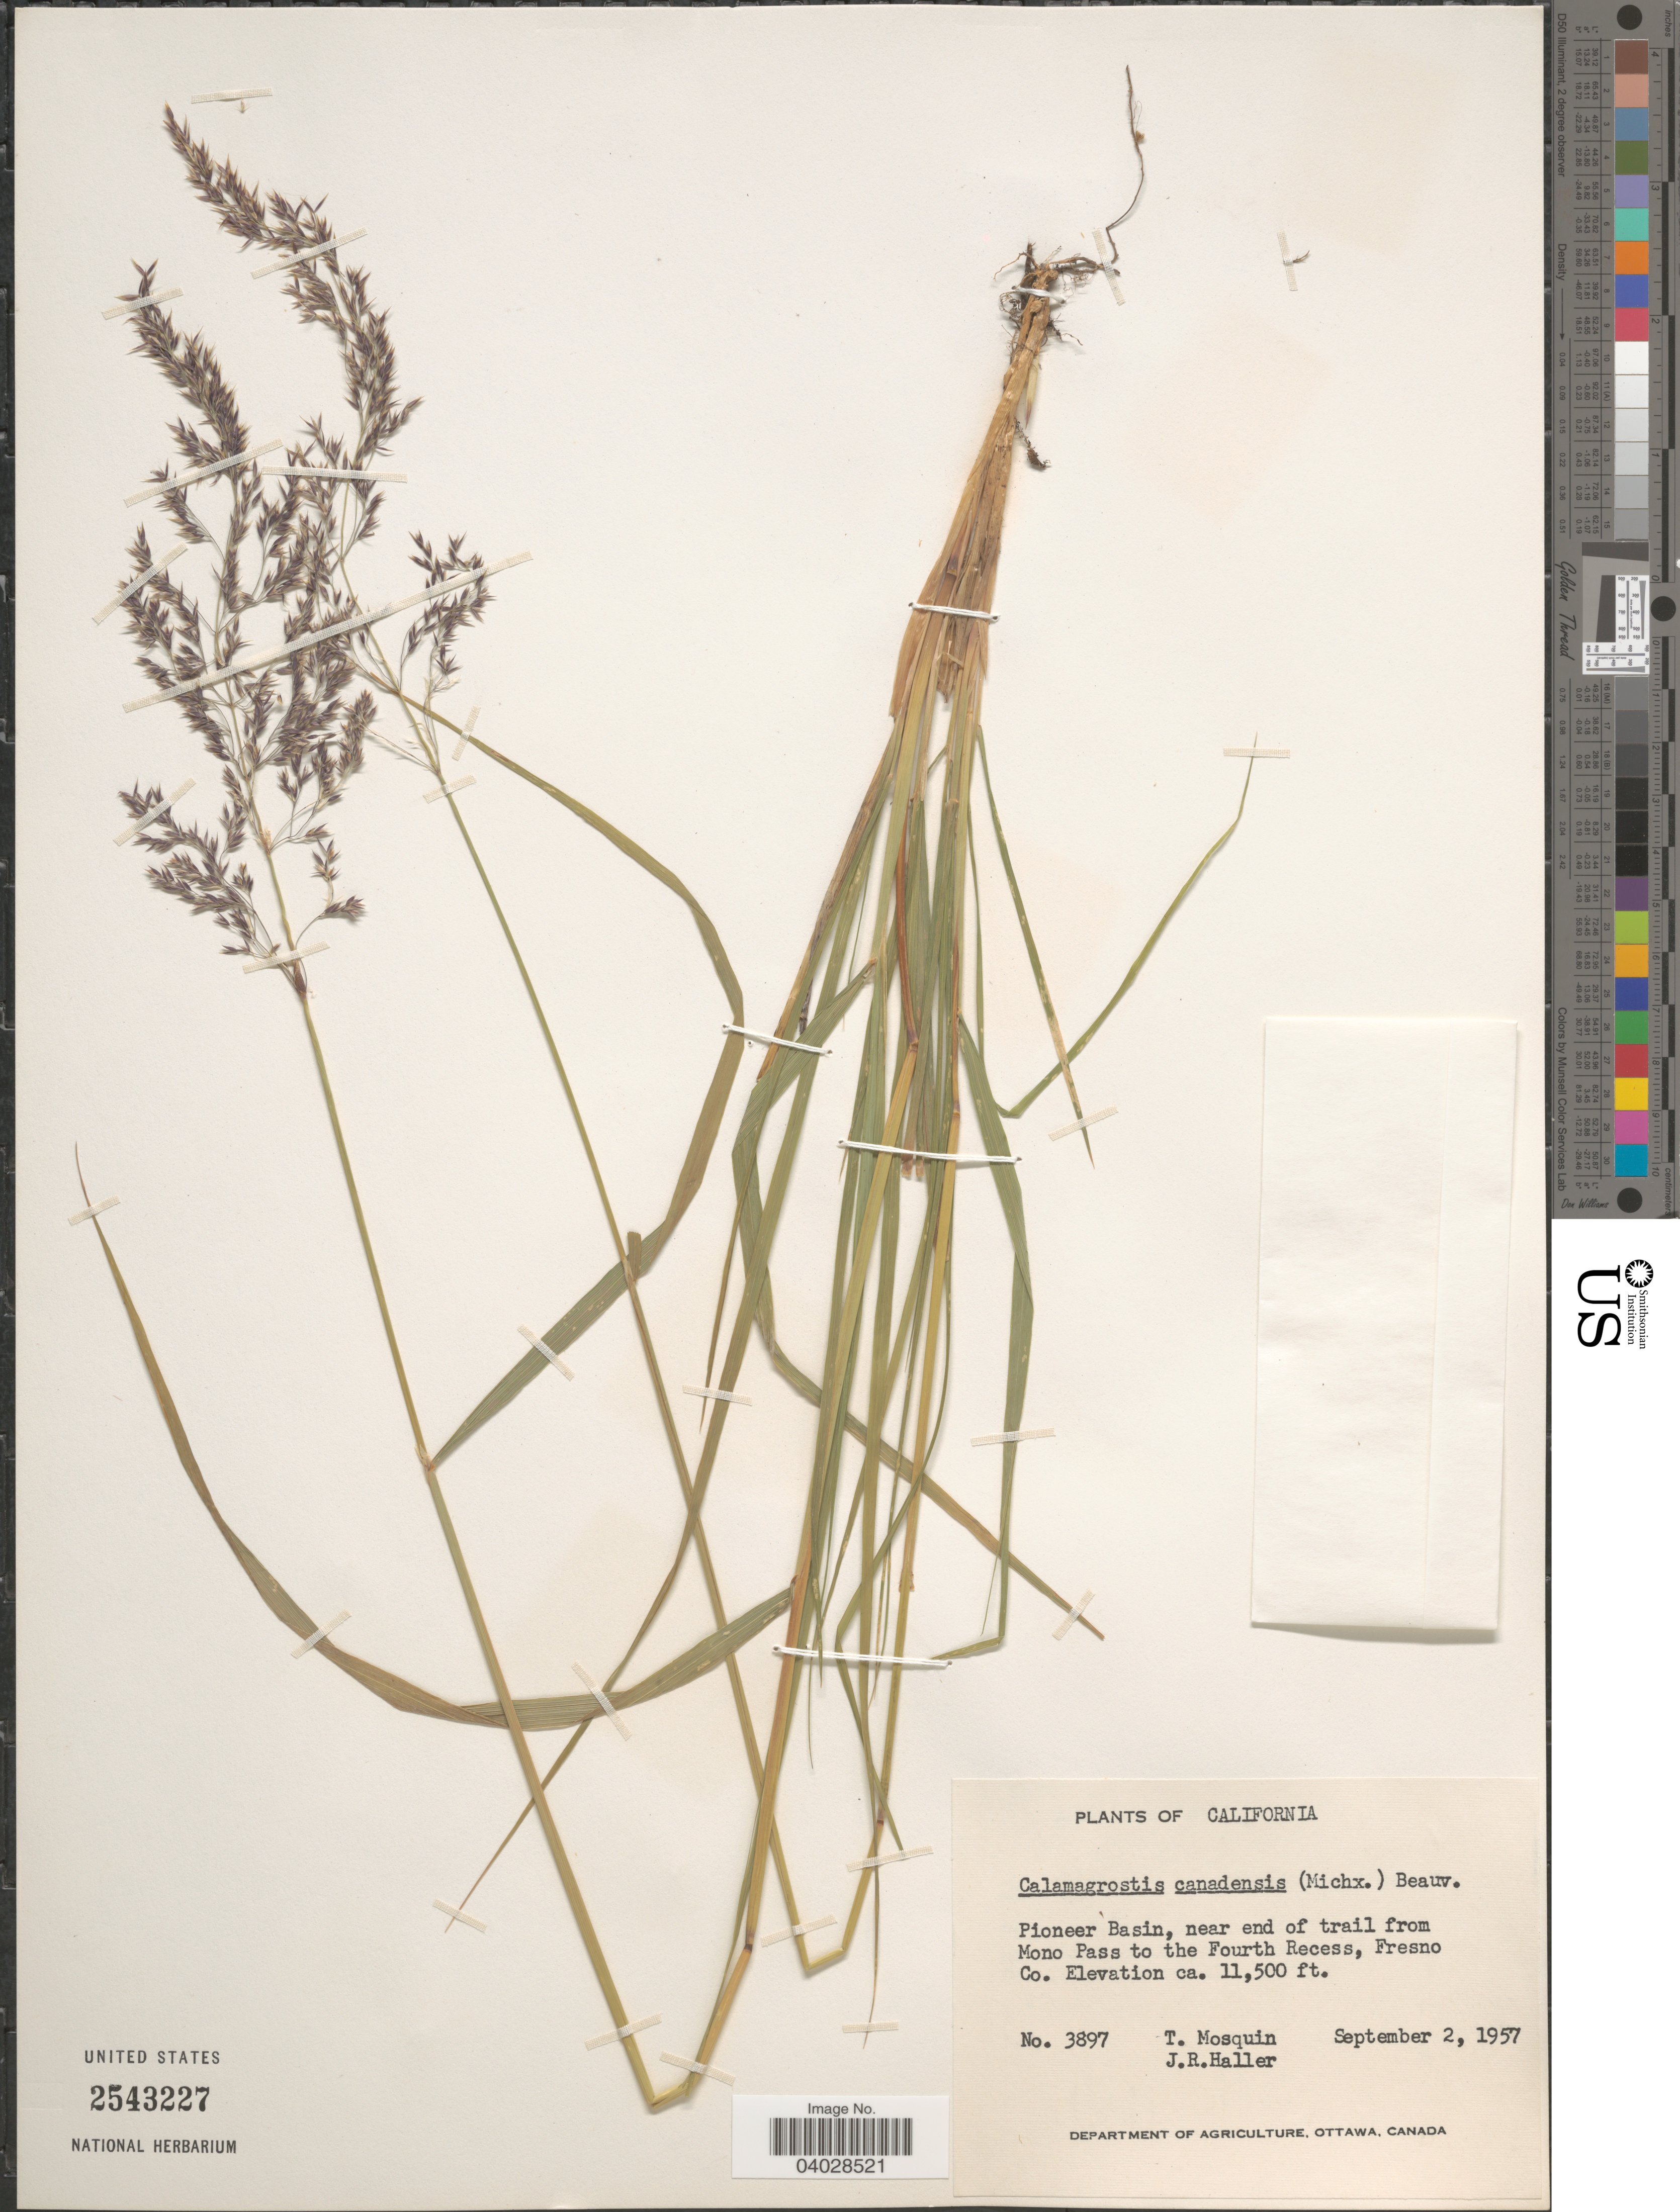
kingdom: Plantae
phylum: Tracheophyta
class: Liliopsida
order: Poales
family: Poaceae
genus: Calamagrostis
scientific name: Calamagrostis canadensis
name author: (Michx.) P. Beauv.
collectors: T. Mosquin & J. R. Haller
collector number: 3897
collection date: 1957-09-02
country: United States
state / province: California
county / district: Fresno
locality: Pioneer Basin, near end of trail from Mono Pass to the Fourth Recess, Fresno Co.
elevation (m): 3505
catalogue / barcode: US 2543227